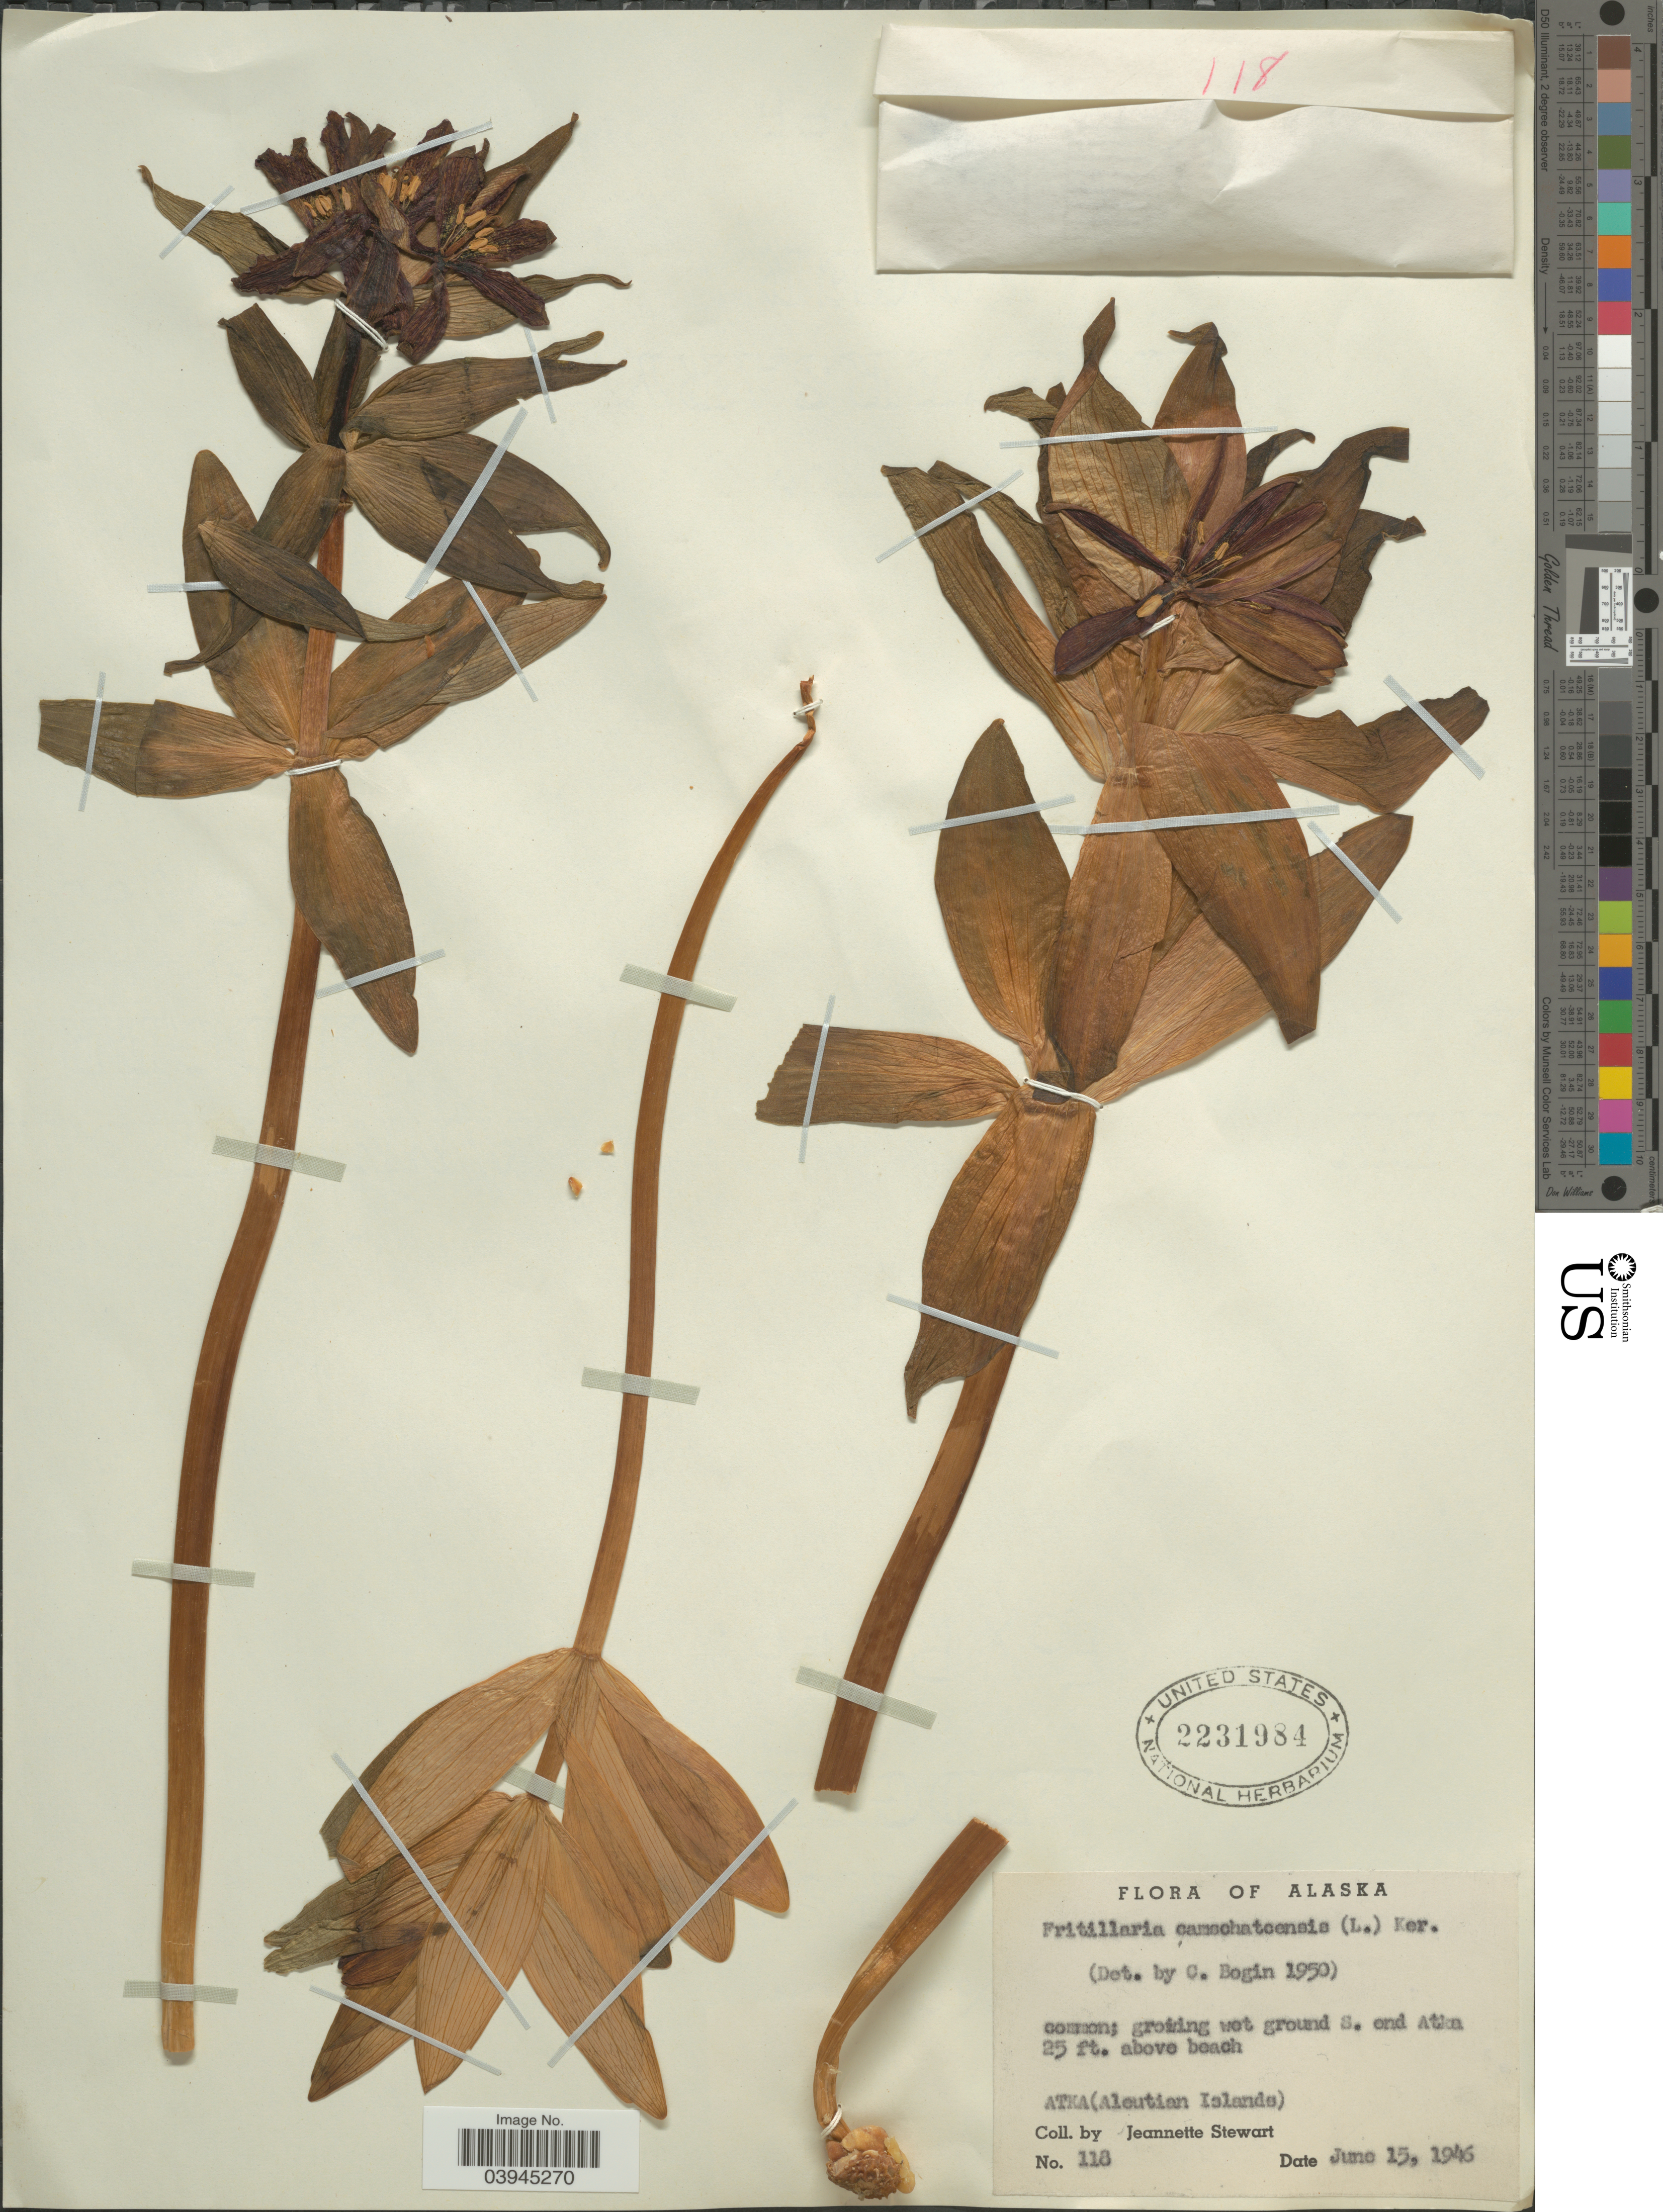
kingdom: Plantae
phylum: Tracheophyta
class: Liliopsida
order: Liliales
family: Liliaceae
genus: Fritillaria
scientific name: Fritillaria camschatcensis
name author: (L.) Ker Gawl.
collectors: J. Stewart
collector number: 118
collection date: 1946-06-15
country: United States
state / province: Alaska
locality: Growing wet ground S. end Atka. Atka (Aleutian Islands).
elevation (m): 8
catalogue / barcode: US 2231984